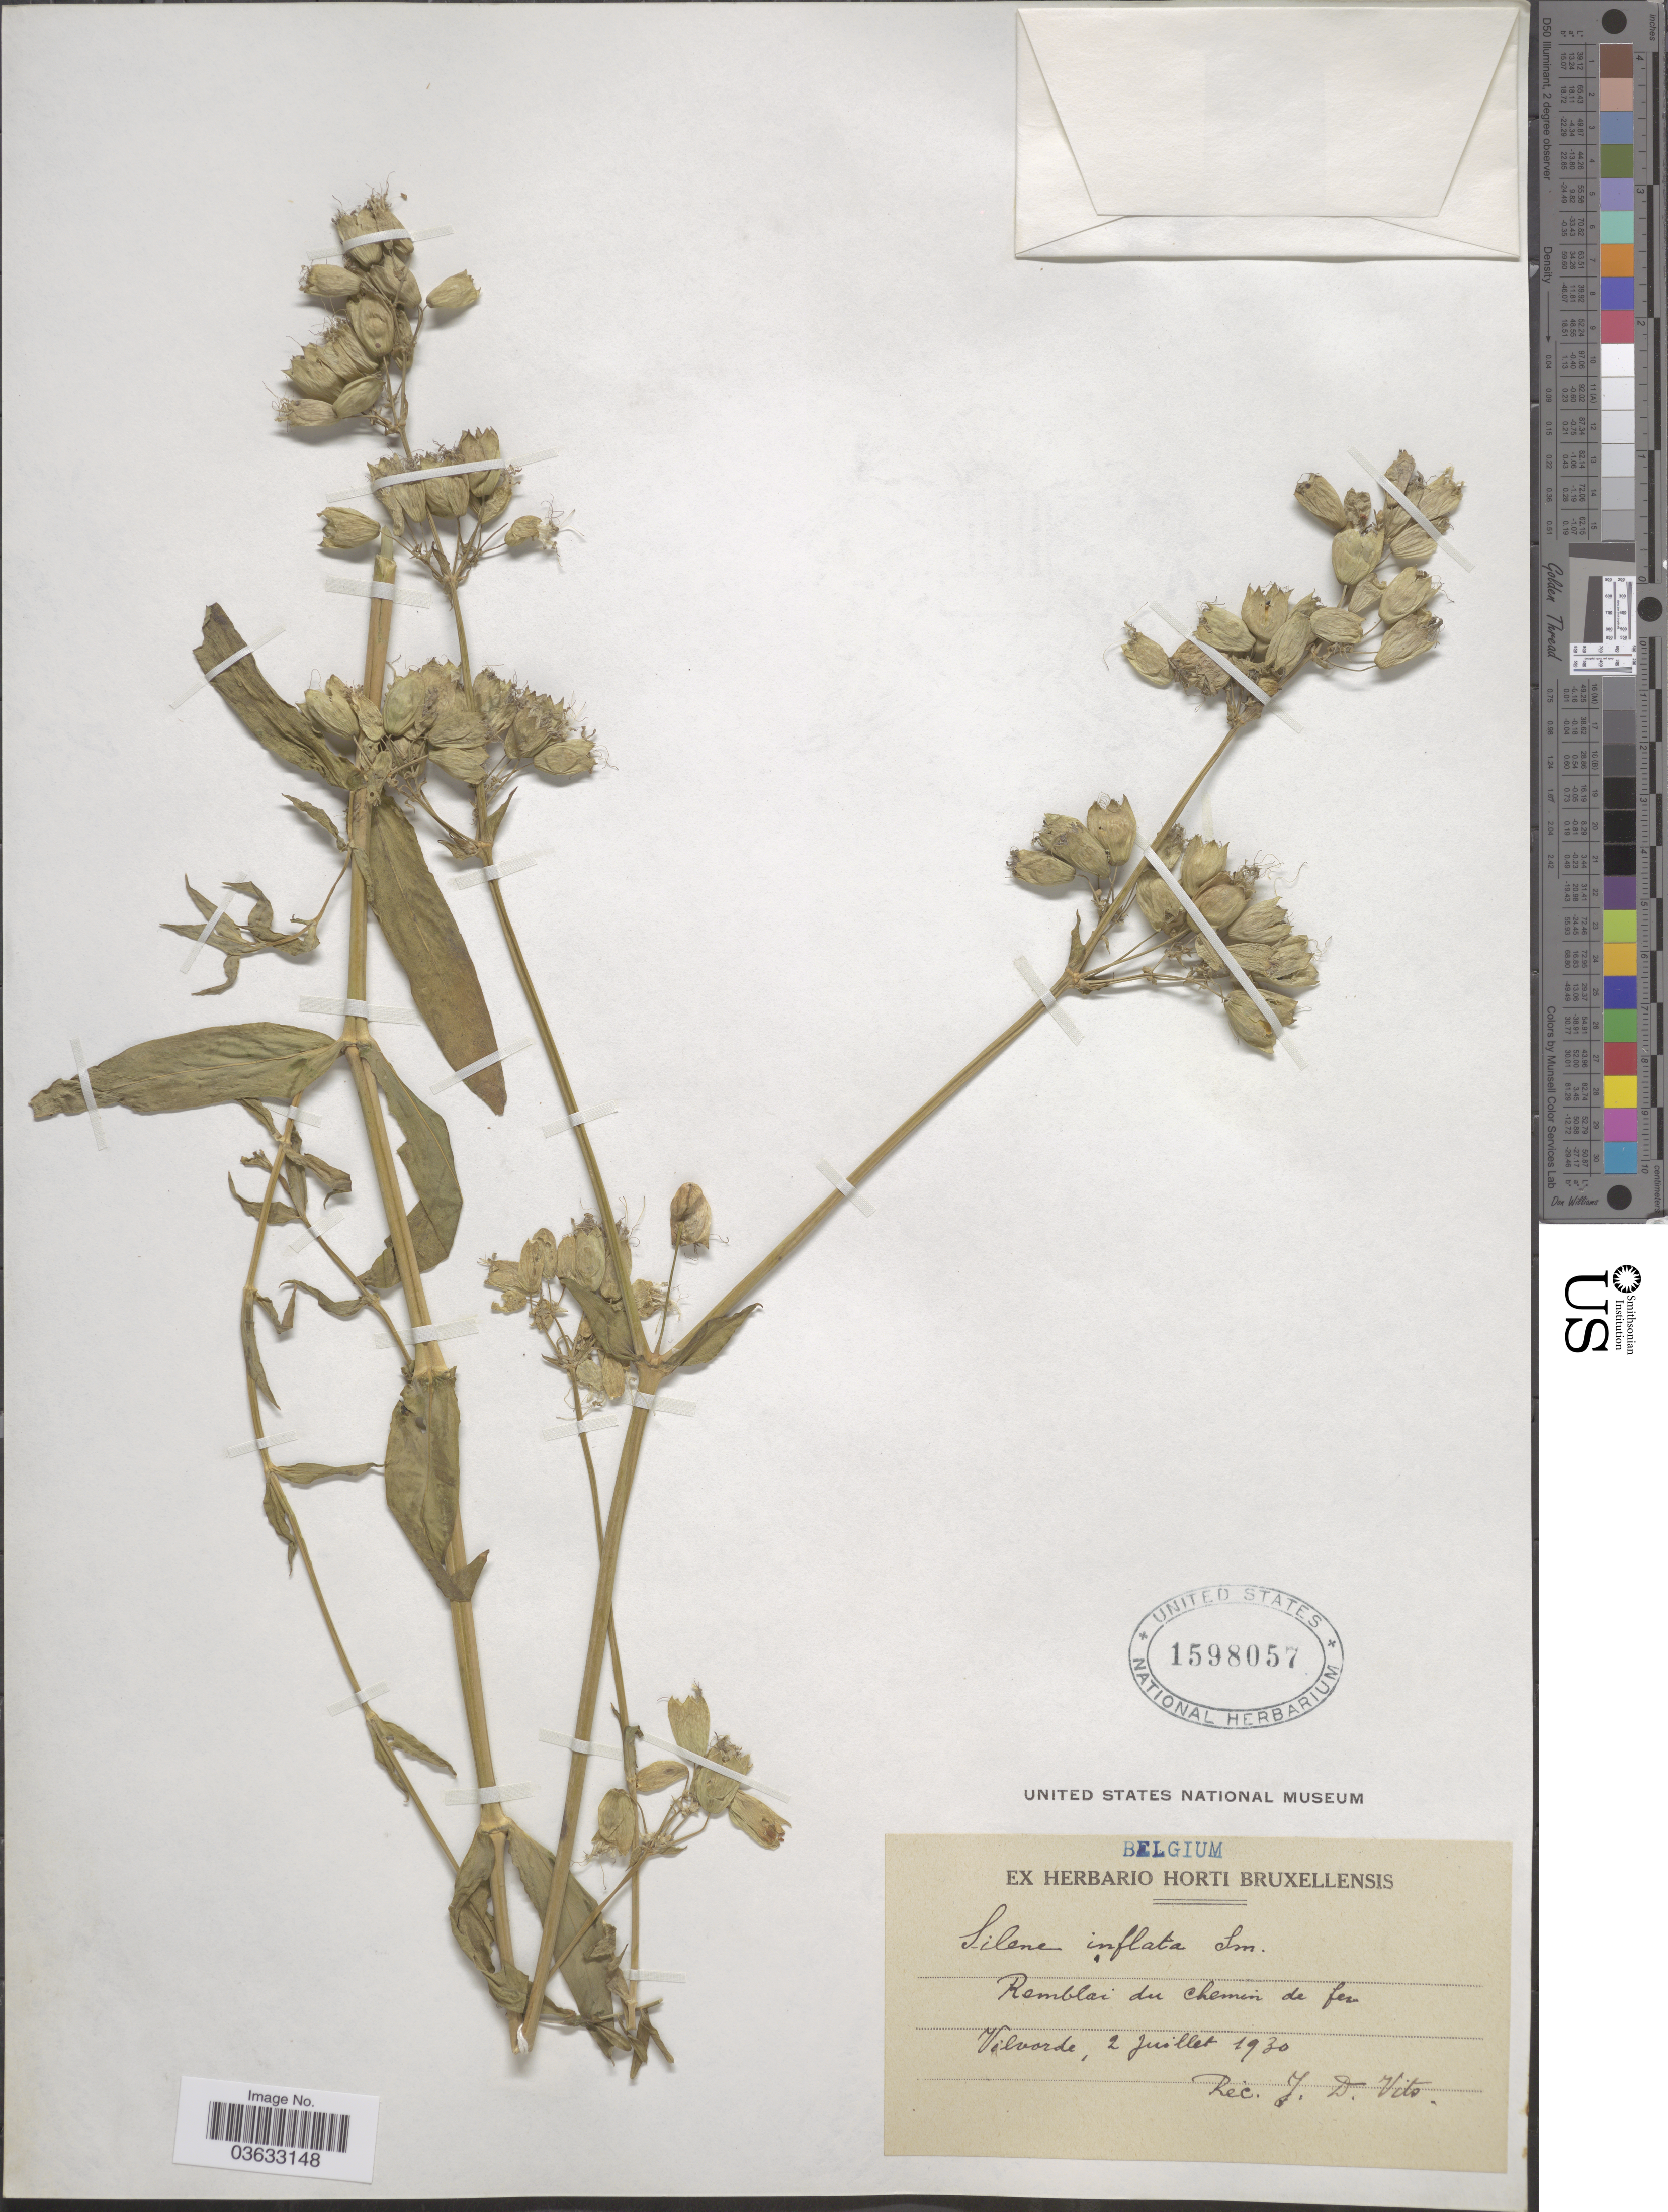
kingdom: Plantae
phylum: Tracheophyta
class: Magnoliopsida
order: Caryophyllales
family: Caryophyllaceae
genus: Silene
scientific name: Silene inflata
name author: Sm.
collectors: J. Vito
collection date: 1930-07-02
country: Belgium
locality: Remblai du Chemin de fer [interpreted] Vilvorde.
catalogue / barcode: US 1598057